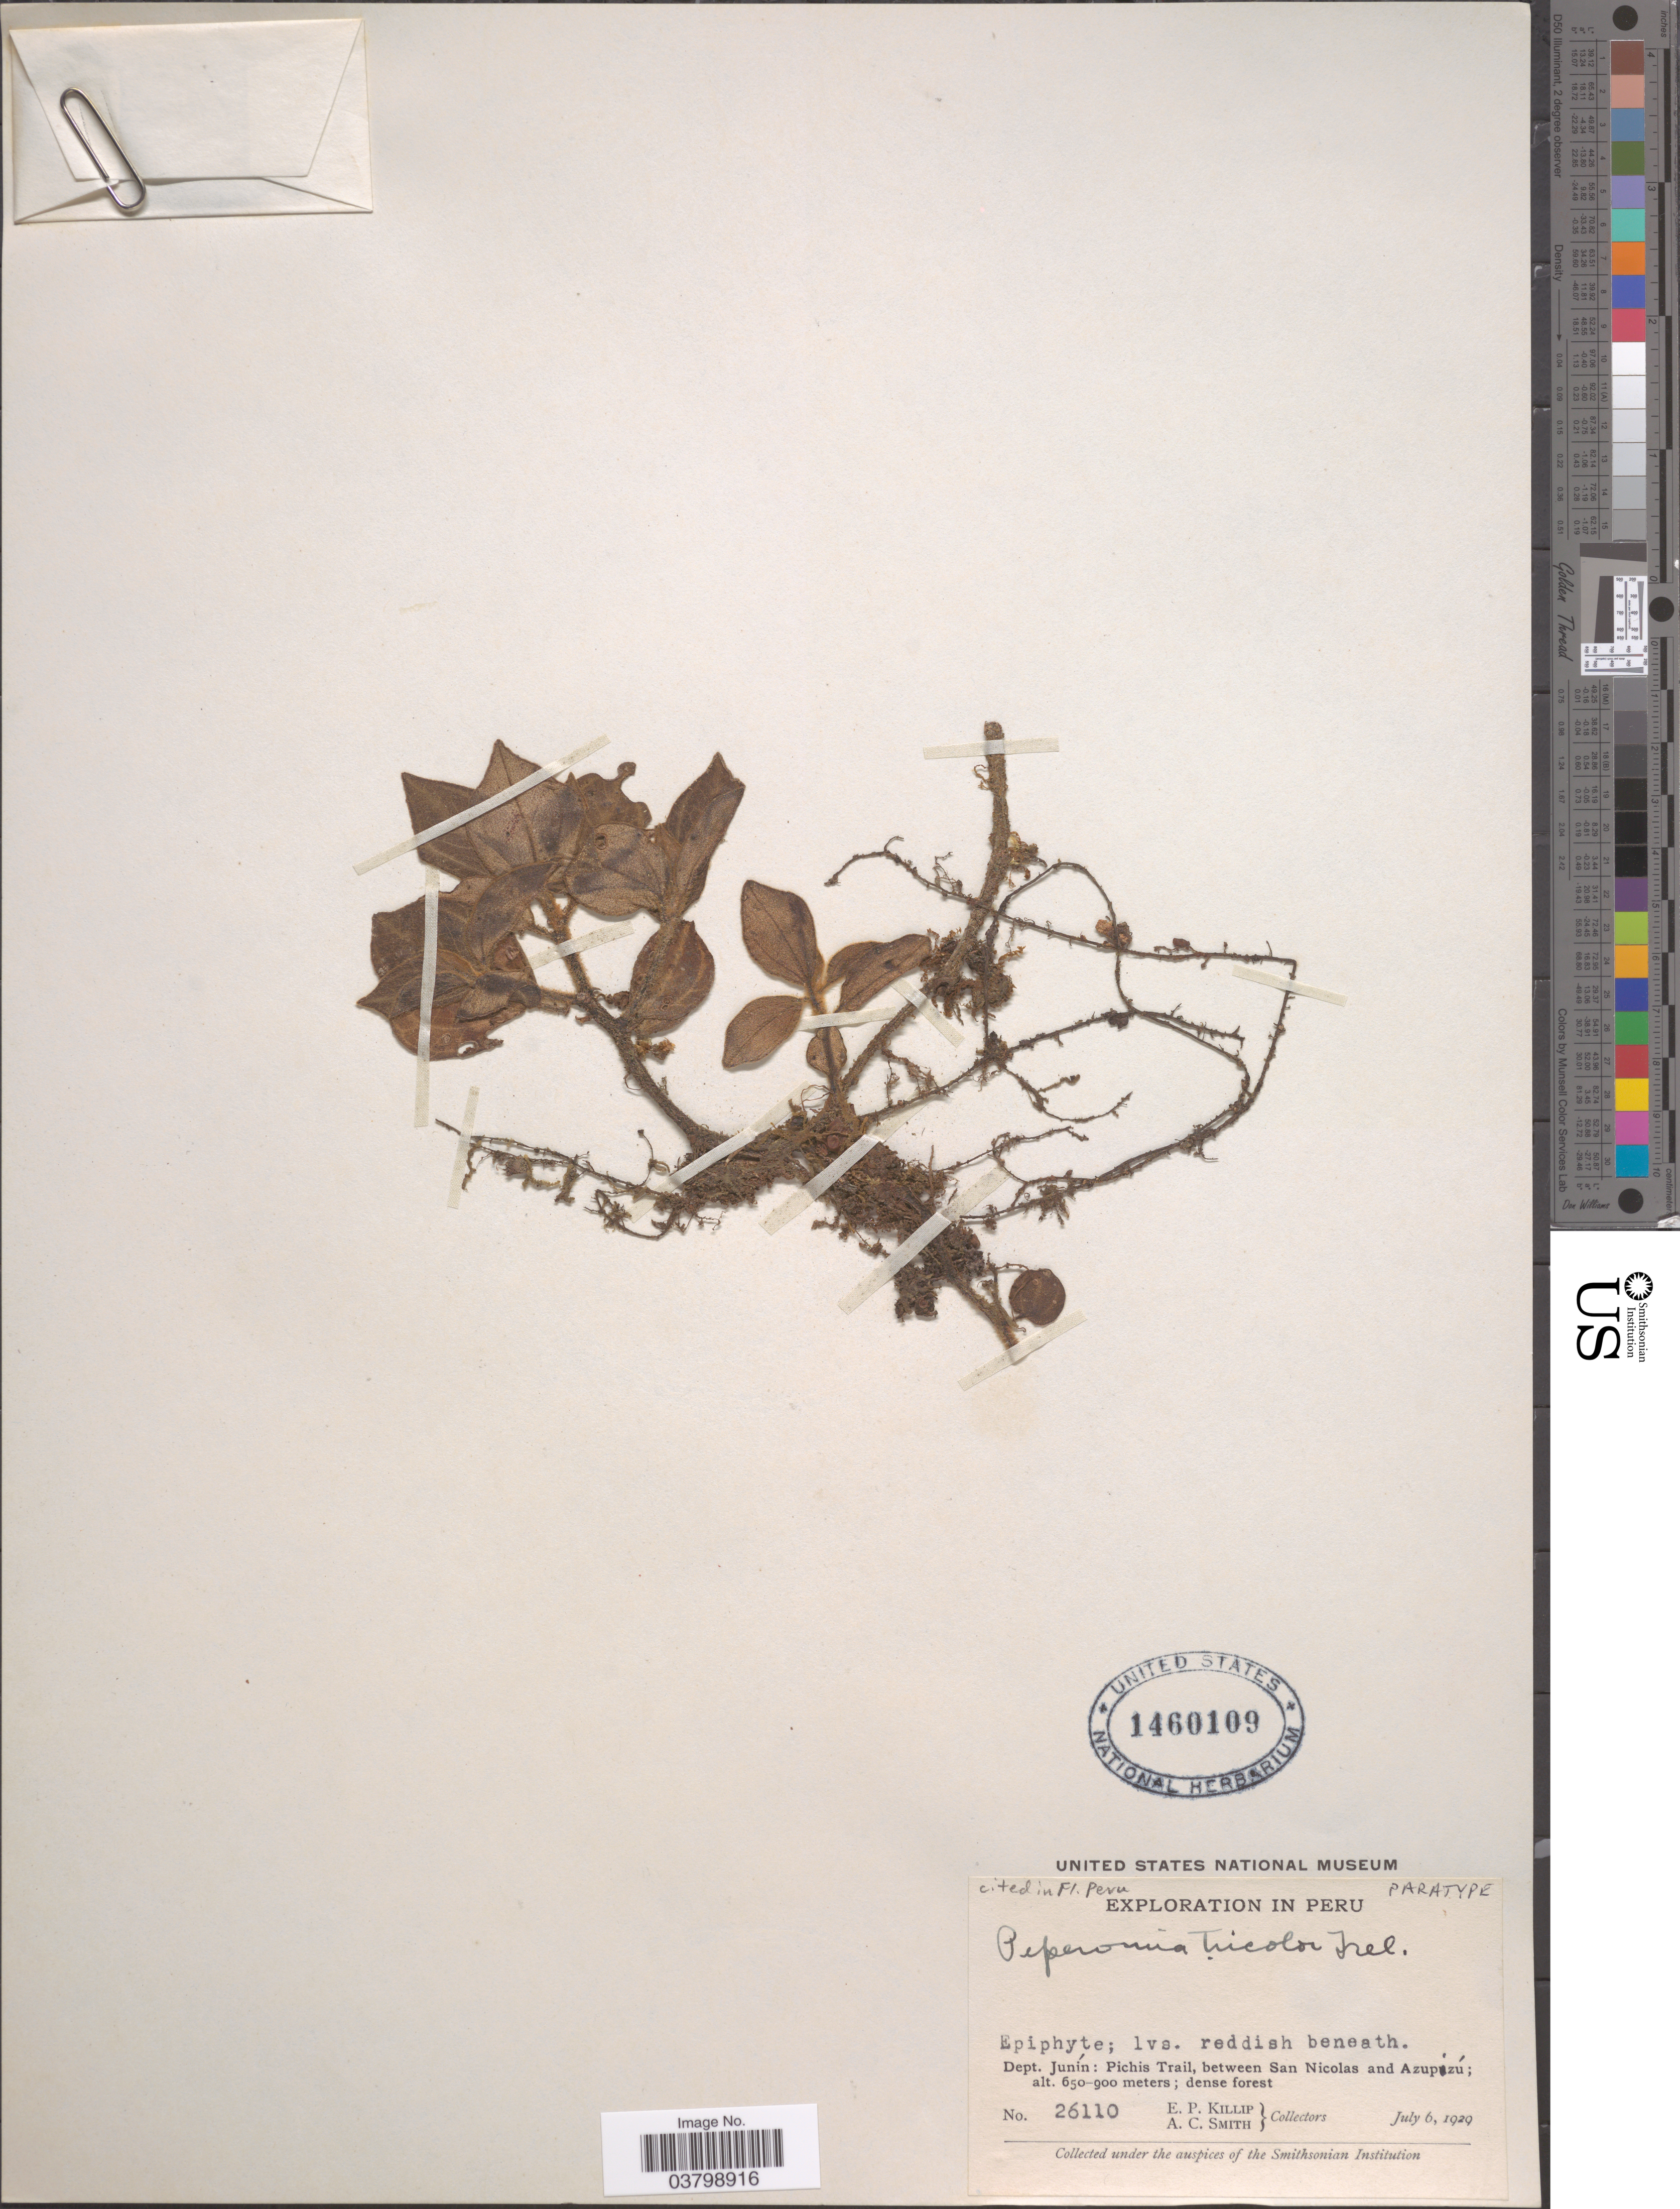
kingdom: Plantae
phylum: Tracheophyta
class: Magnoliopsida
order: Piperales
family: Piperaceae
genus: Peperomia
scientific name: Peperomia tricolor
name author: Trel. in J.F. Macbr.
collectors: E. P. Killip & A. C. Smith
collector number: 26110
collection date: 1929-07-06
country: Peru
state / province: Junín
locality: Dept. Junín: Pichis Trail, between San Nicolas and Azupizú.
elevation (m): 650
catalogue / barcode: US 1460109